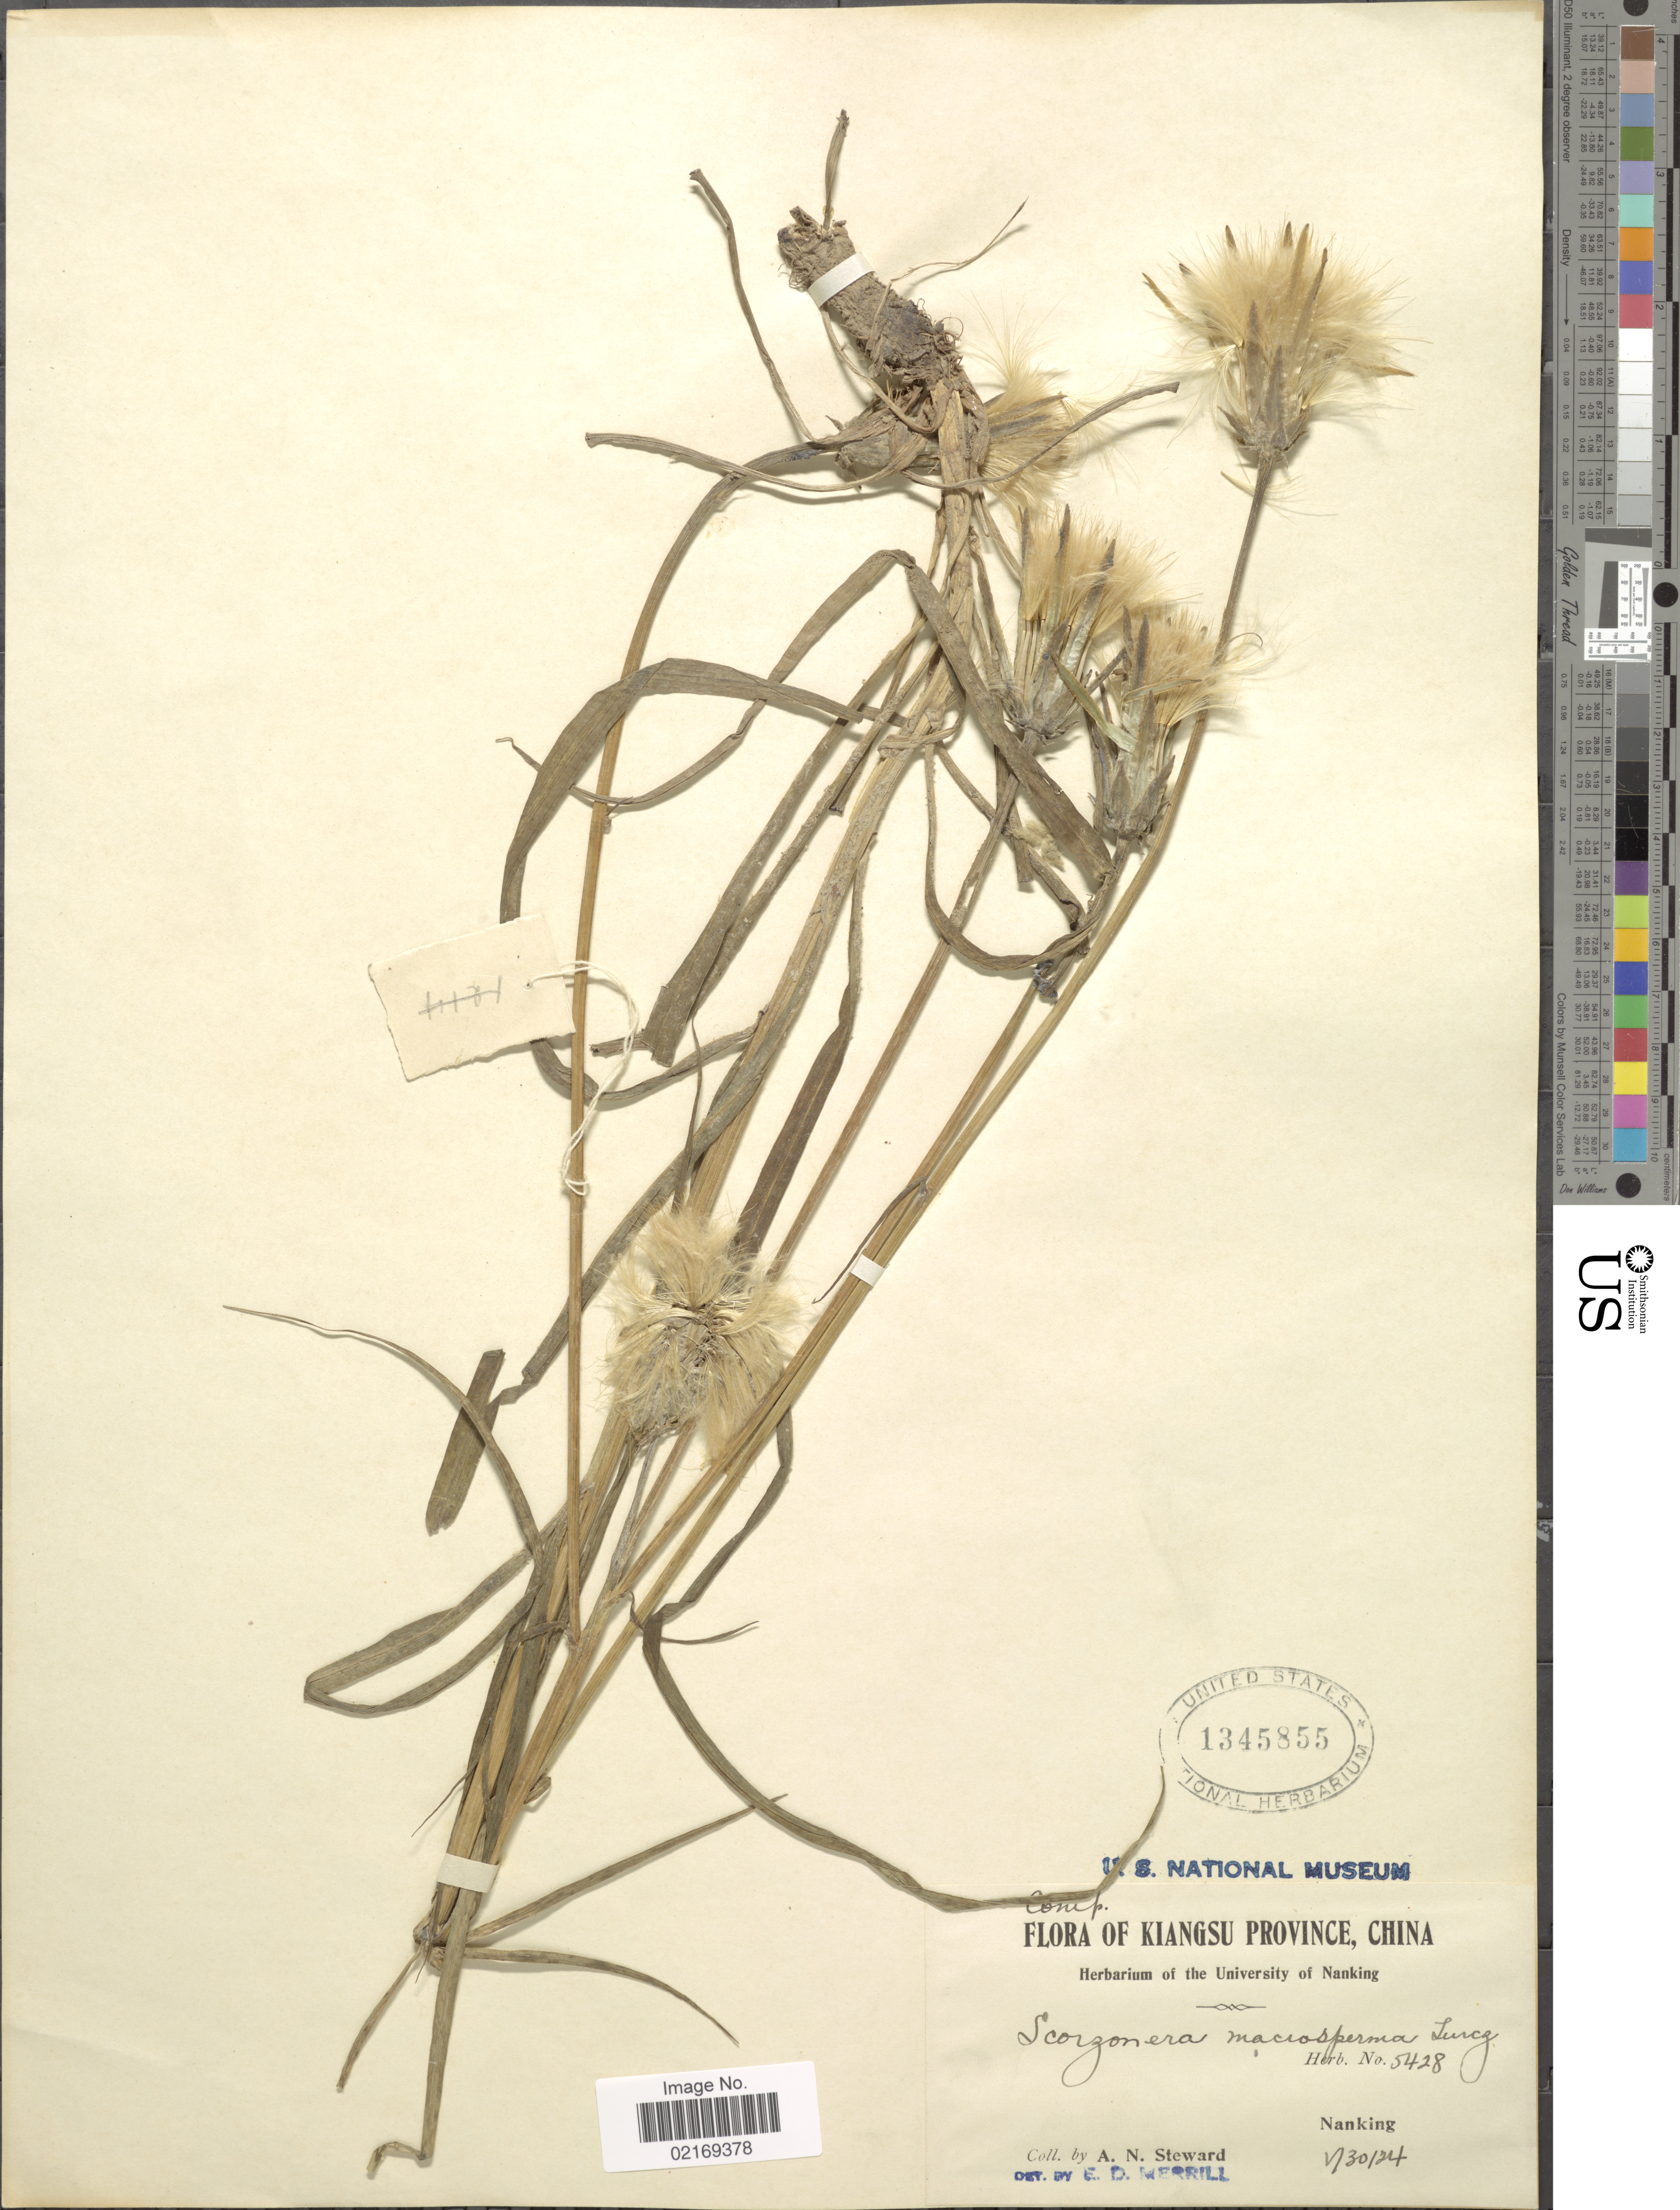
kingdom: Plantae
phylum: Tracheophyta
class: Magnoliopsida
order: Asterales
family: Asteraceae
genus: Scorzonera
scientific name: Scorzonera albicaulis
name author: Bunge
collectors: A. N. Steward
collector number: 5428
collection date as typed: Transcribed d/m/y: 30/5/24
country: China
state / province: Jiangsu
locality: Kiangsu Province, Nanking.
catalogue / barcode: US 1345855